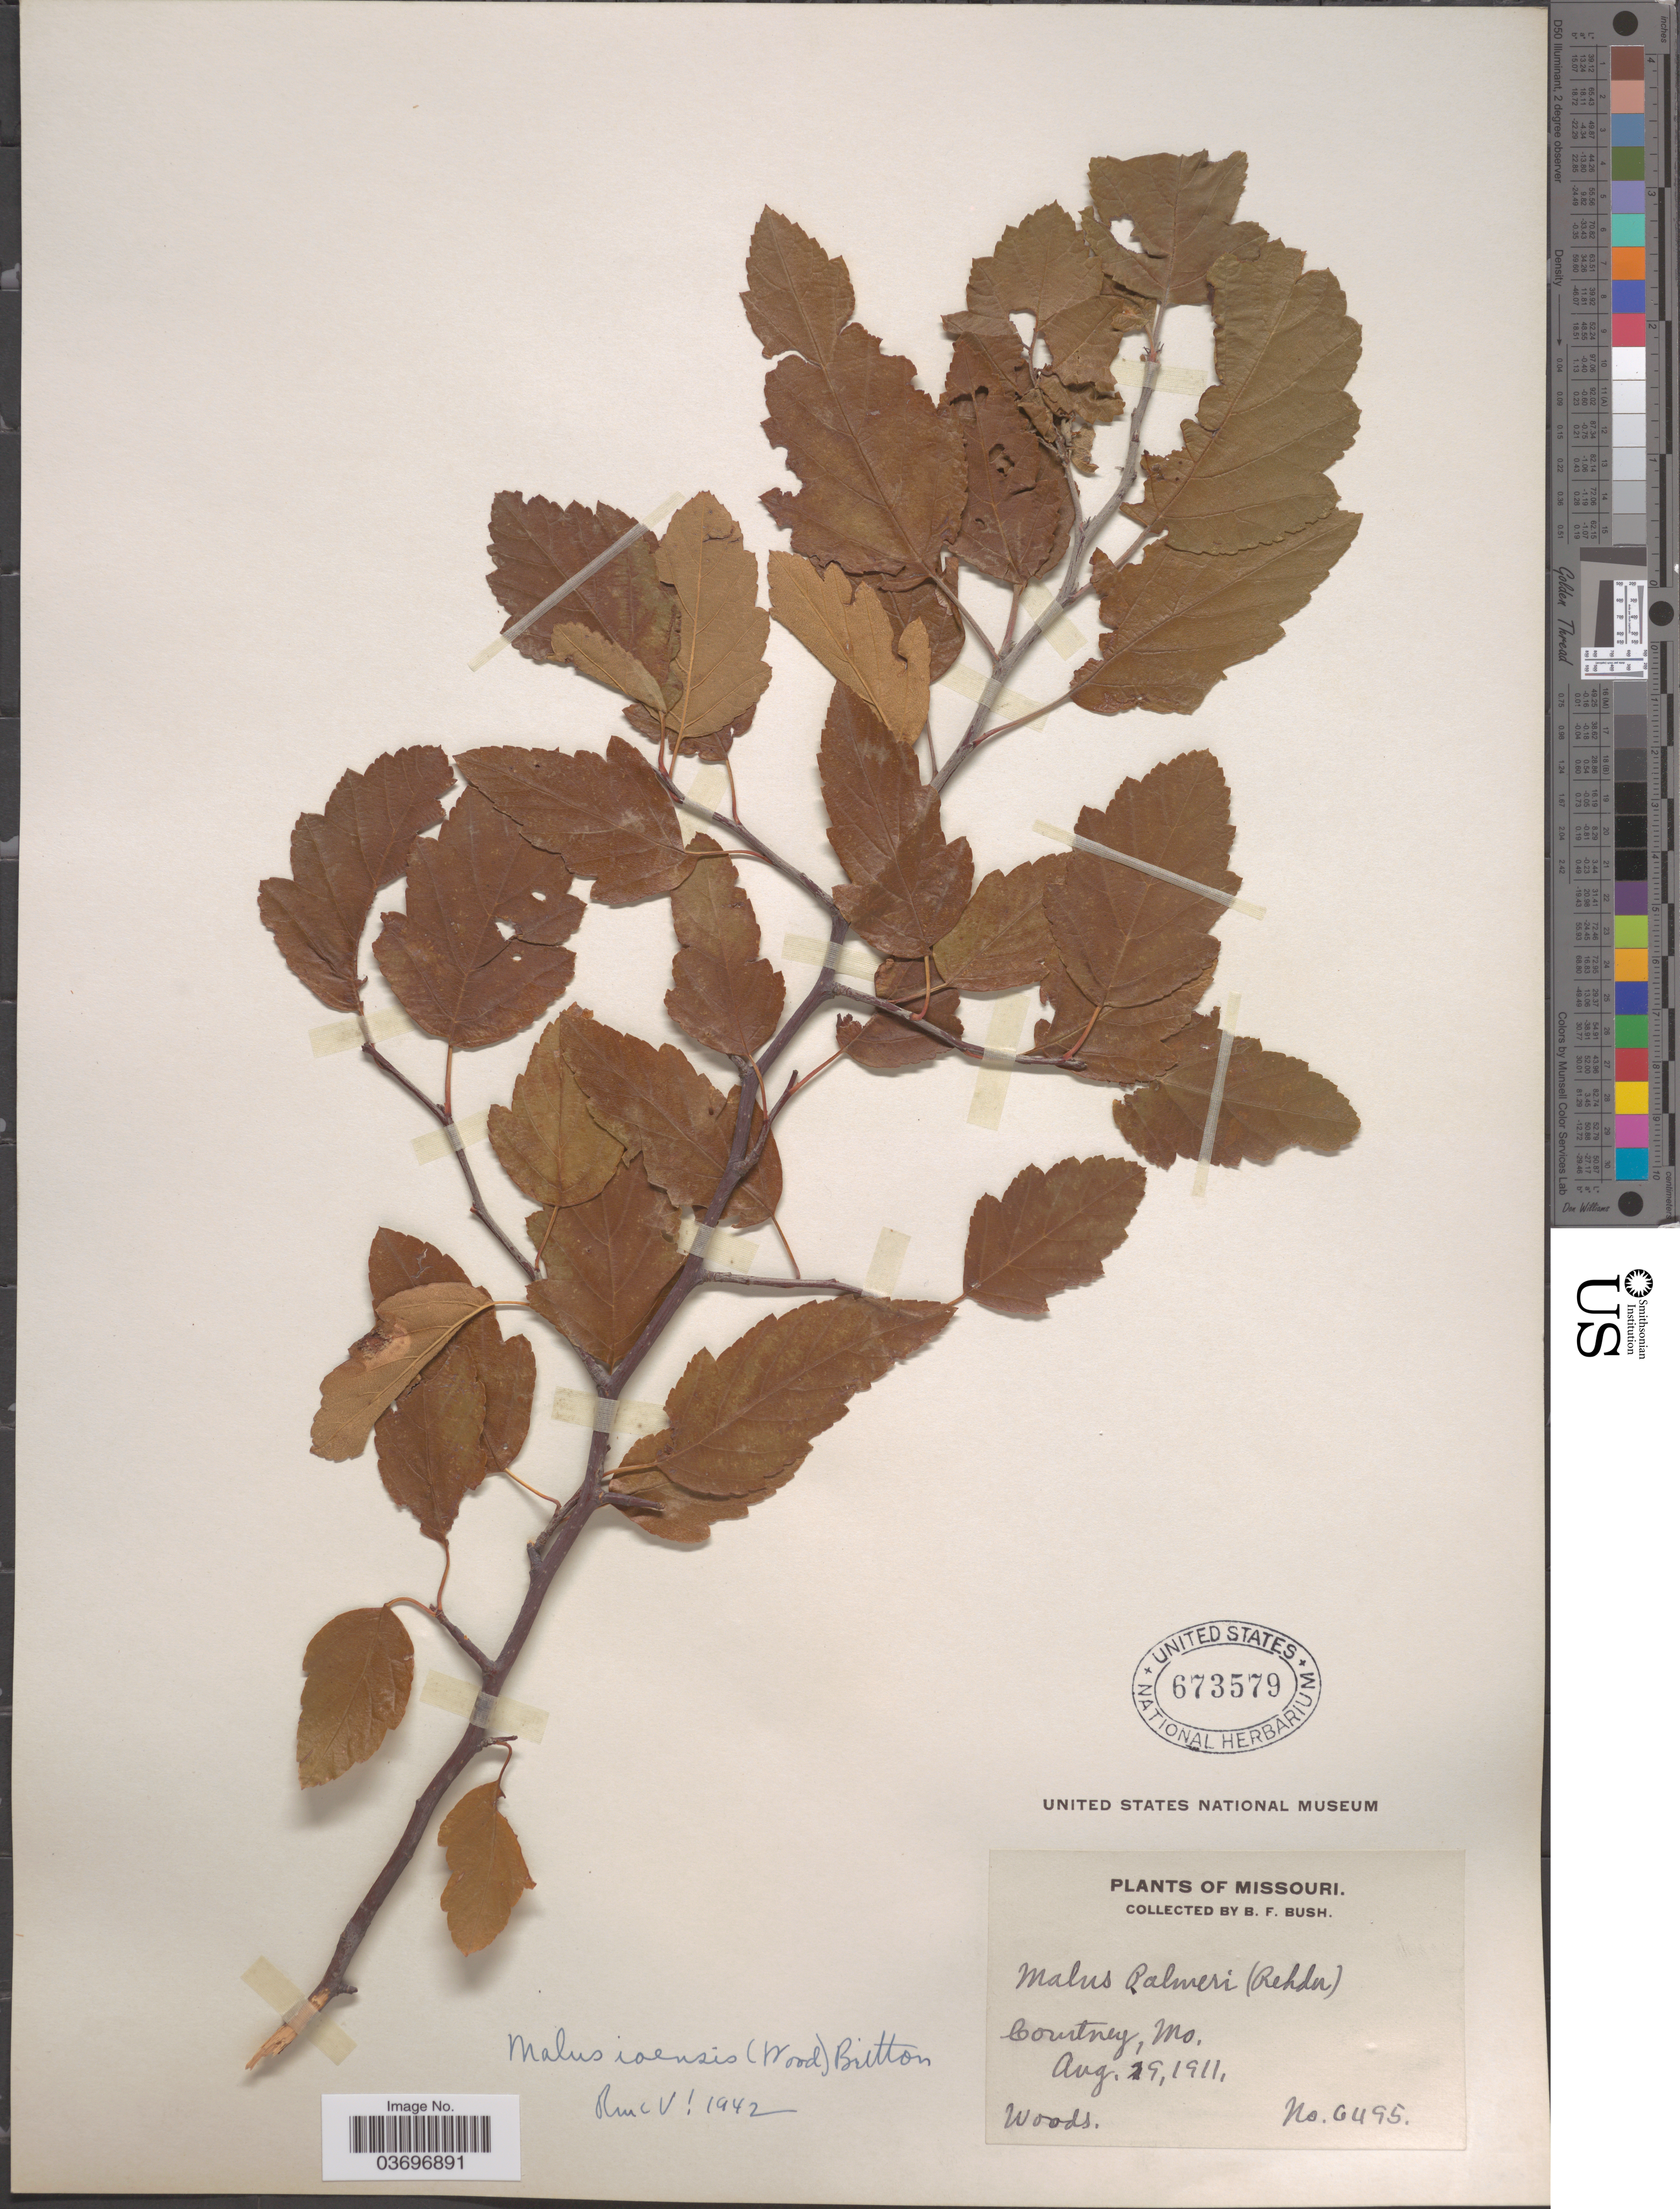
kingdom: Plantae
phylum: Tracheophyta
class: Magnoliopsida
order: Rosales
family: Rosaceae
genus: Malus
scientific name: Malus ioensis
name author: (Alph. Wood) Britton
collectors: B. F. Bush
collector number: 6495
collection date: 1911-08-29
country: United States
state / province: Missouri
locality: Courtney.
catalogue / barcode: US 673579